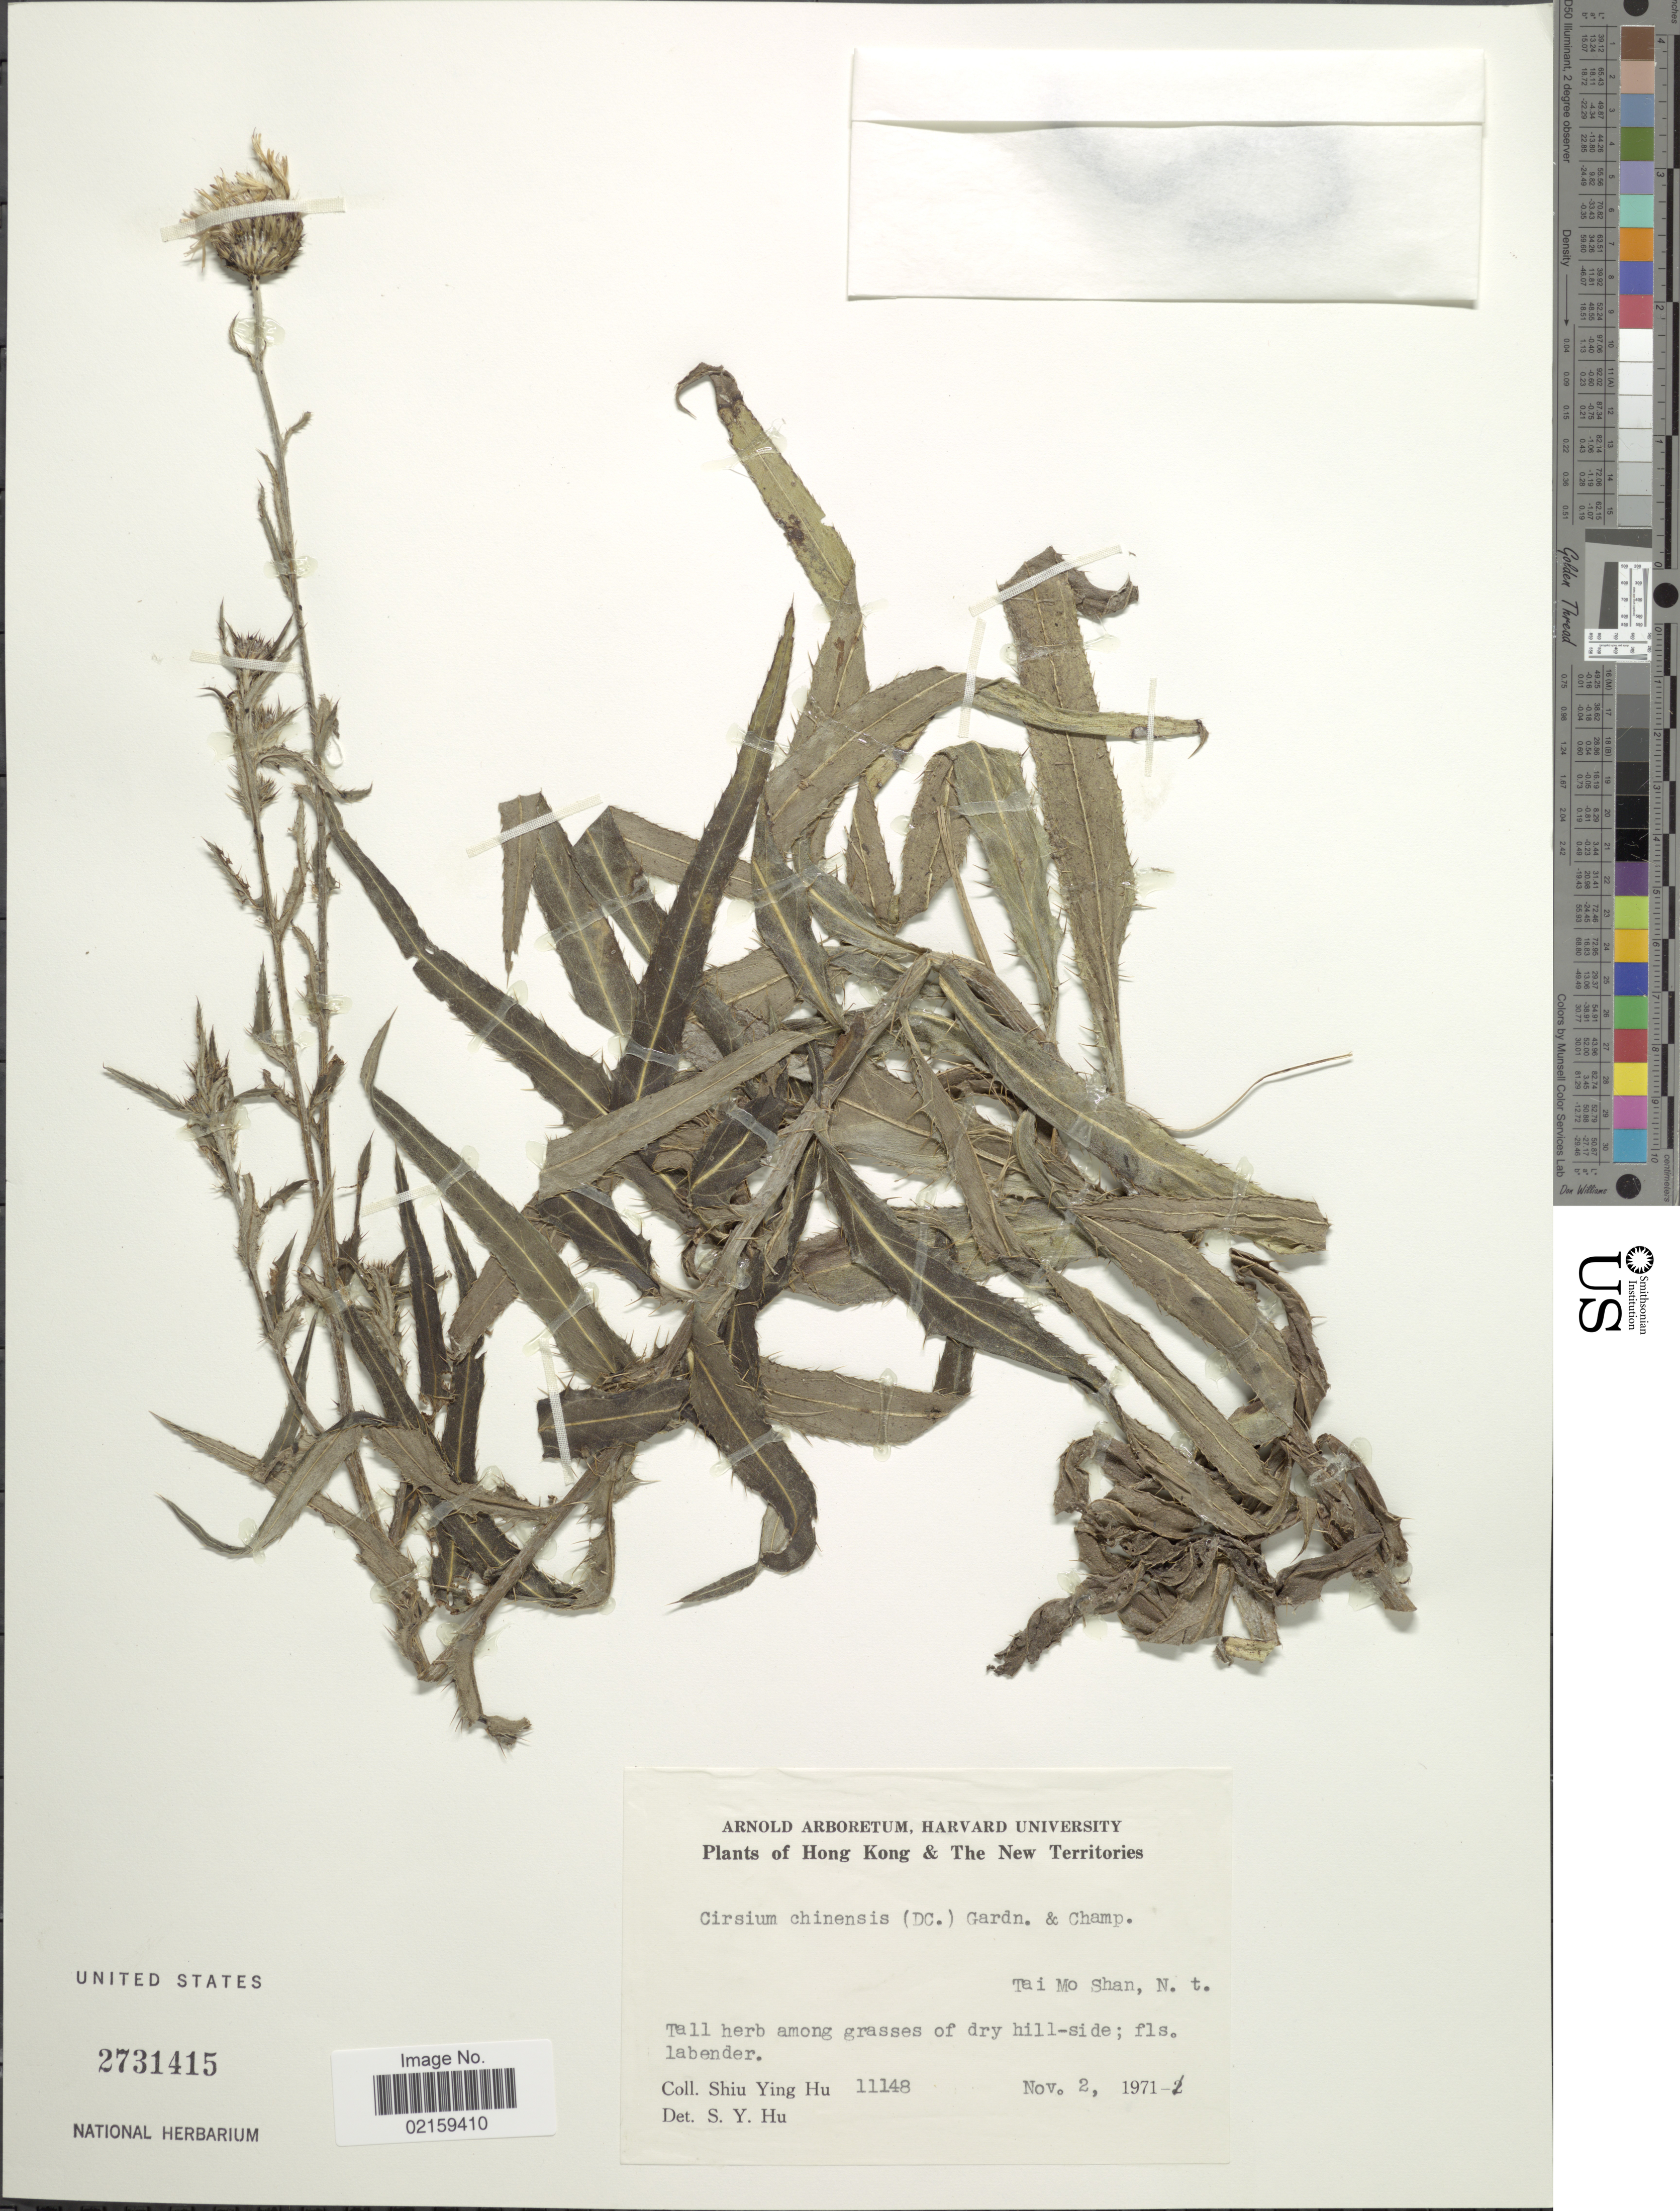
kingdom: Plantae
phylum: Tracheophyta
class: Magnoliopsida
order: Asterales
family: Asteraceae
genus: Cirsium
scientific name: Cirsium lineare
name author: (Thunb.) Sch. Bip.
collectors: S. Y. Hu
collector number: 11148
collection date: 1971-11-02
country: China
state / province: Hong Kong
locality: Hong Kong & The New Territories. Tai Mo Shan, N. T.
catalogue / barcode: US 2731415